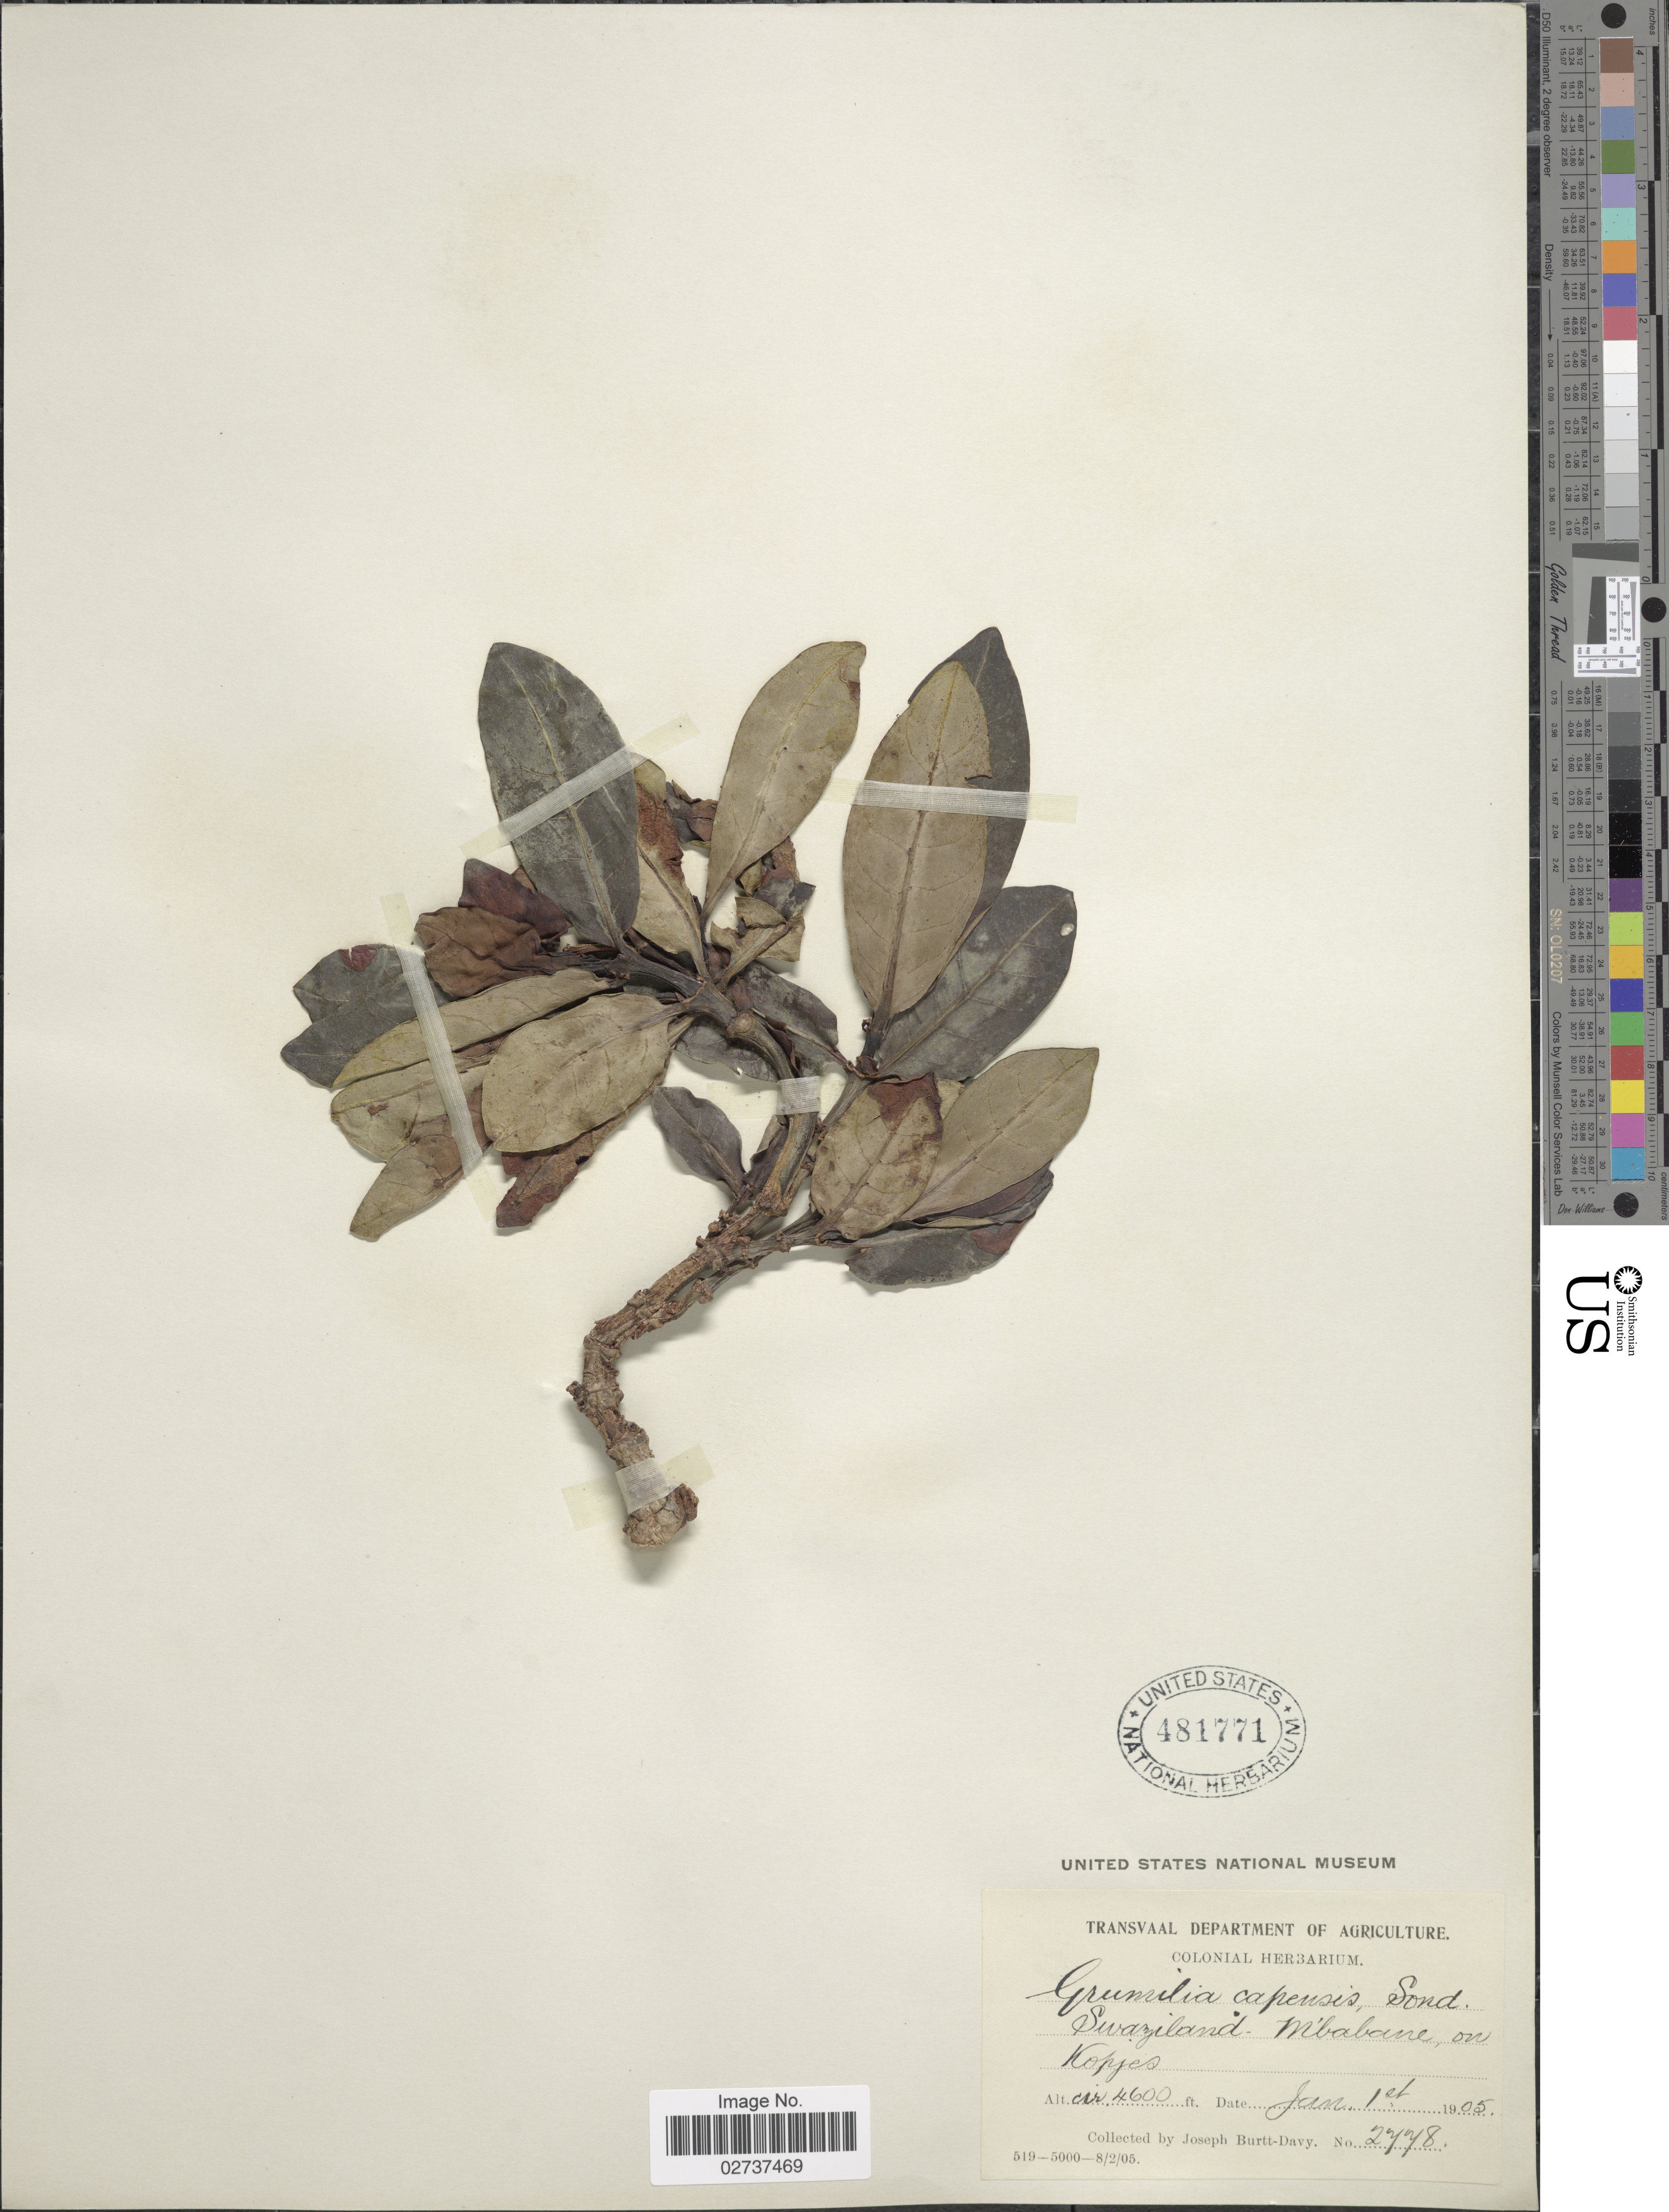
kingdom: Plantae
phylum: Tracheophyta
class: Magnoliopsida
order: Gentianales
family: Rubiaceae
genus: Psychotria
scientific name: Psychotria capensis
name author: (Eckl.) Vatke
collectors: J. Burtt Davy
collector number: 2778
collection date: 1905-01-01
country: Eswatini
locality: Mbabane, on Kopjes [interpreted]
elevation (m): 1402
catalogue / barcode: US 481771